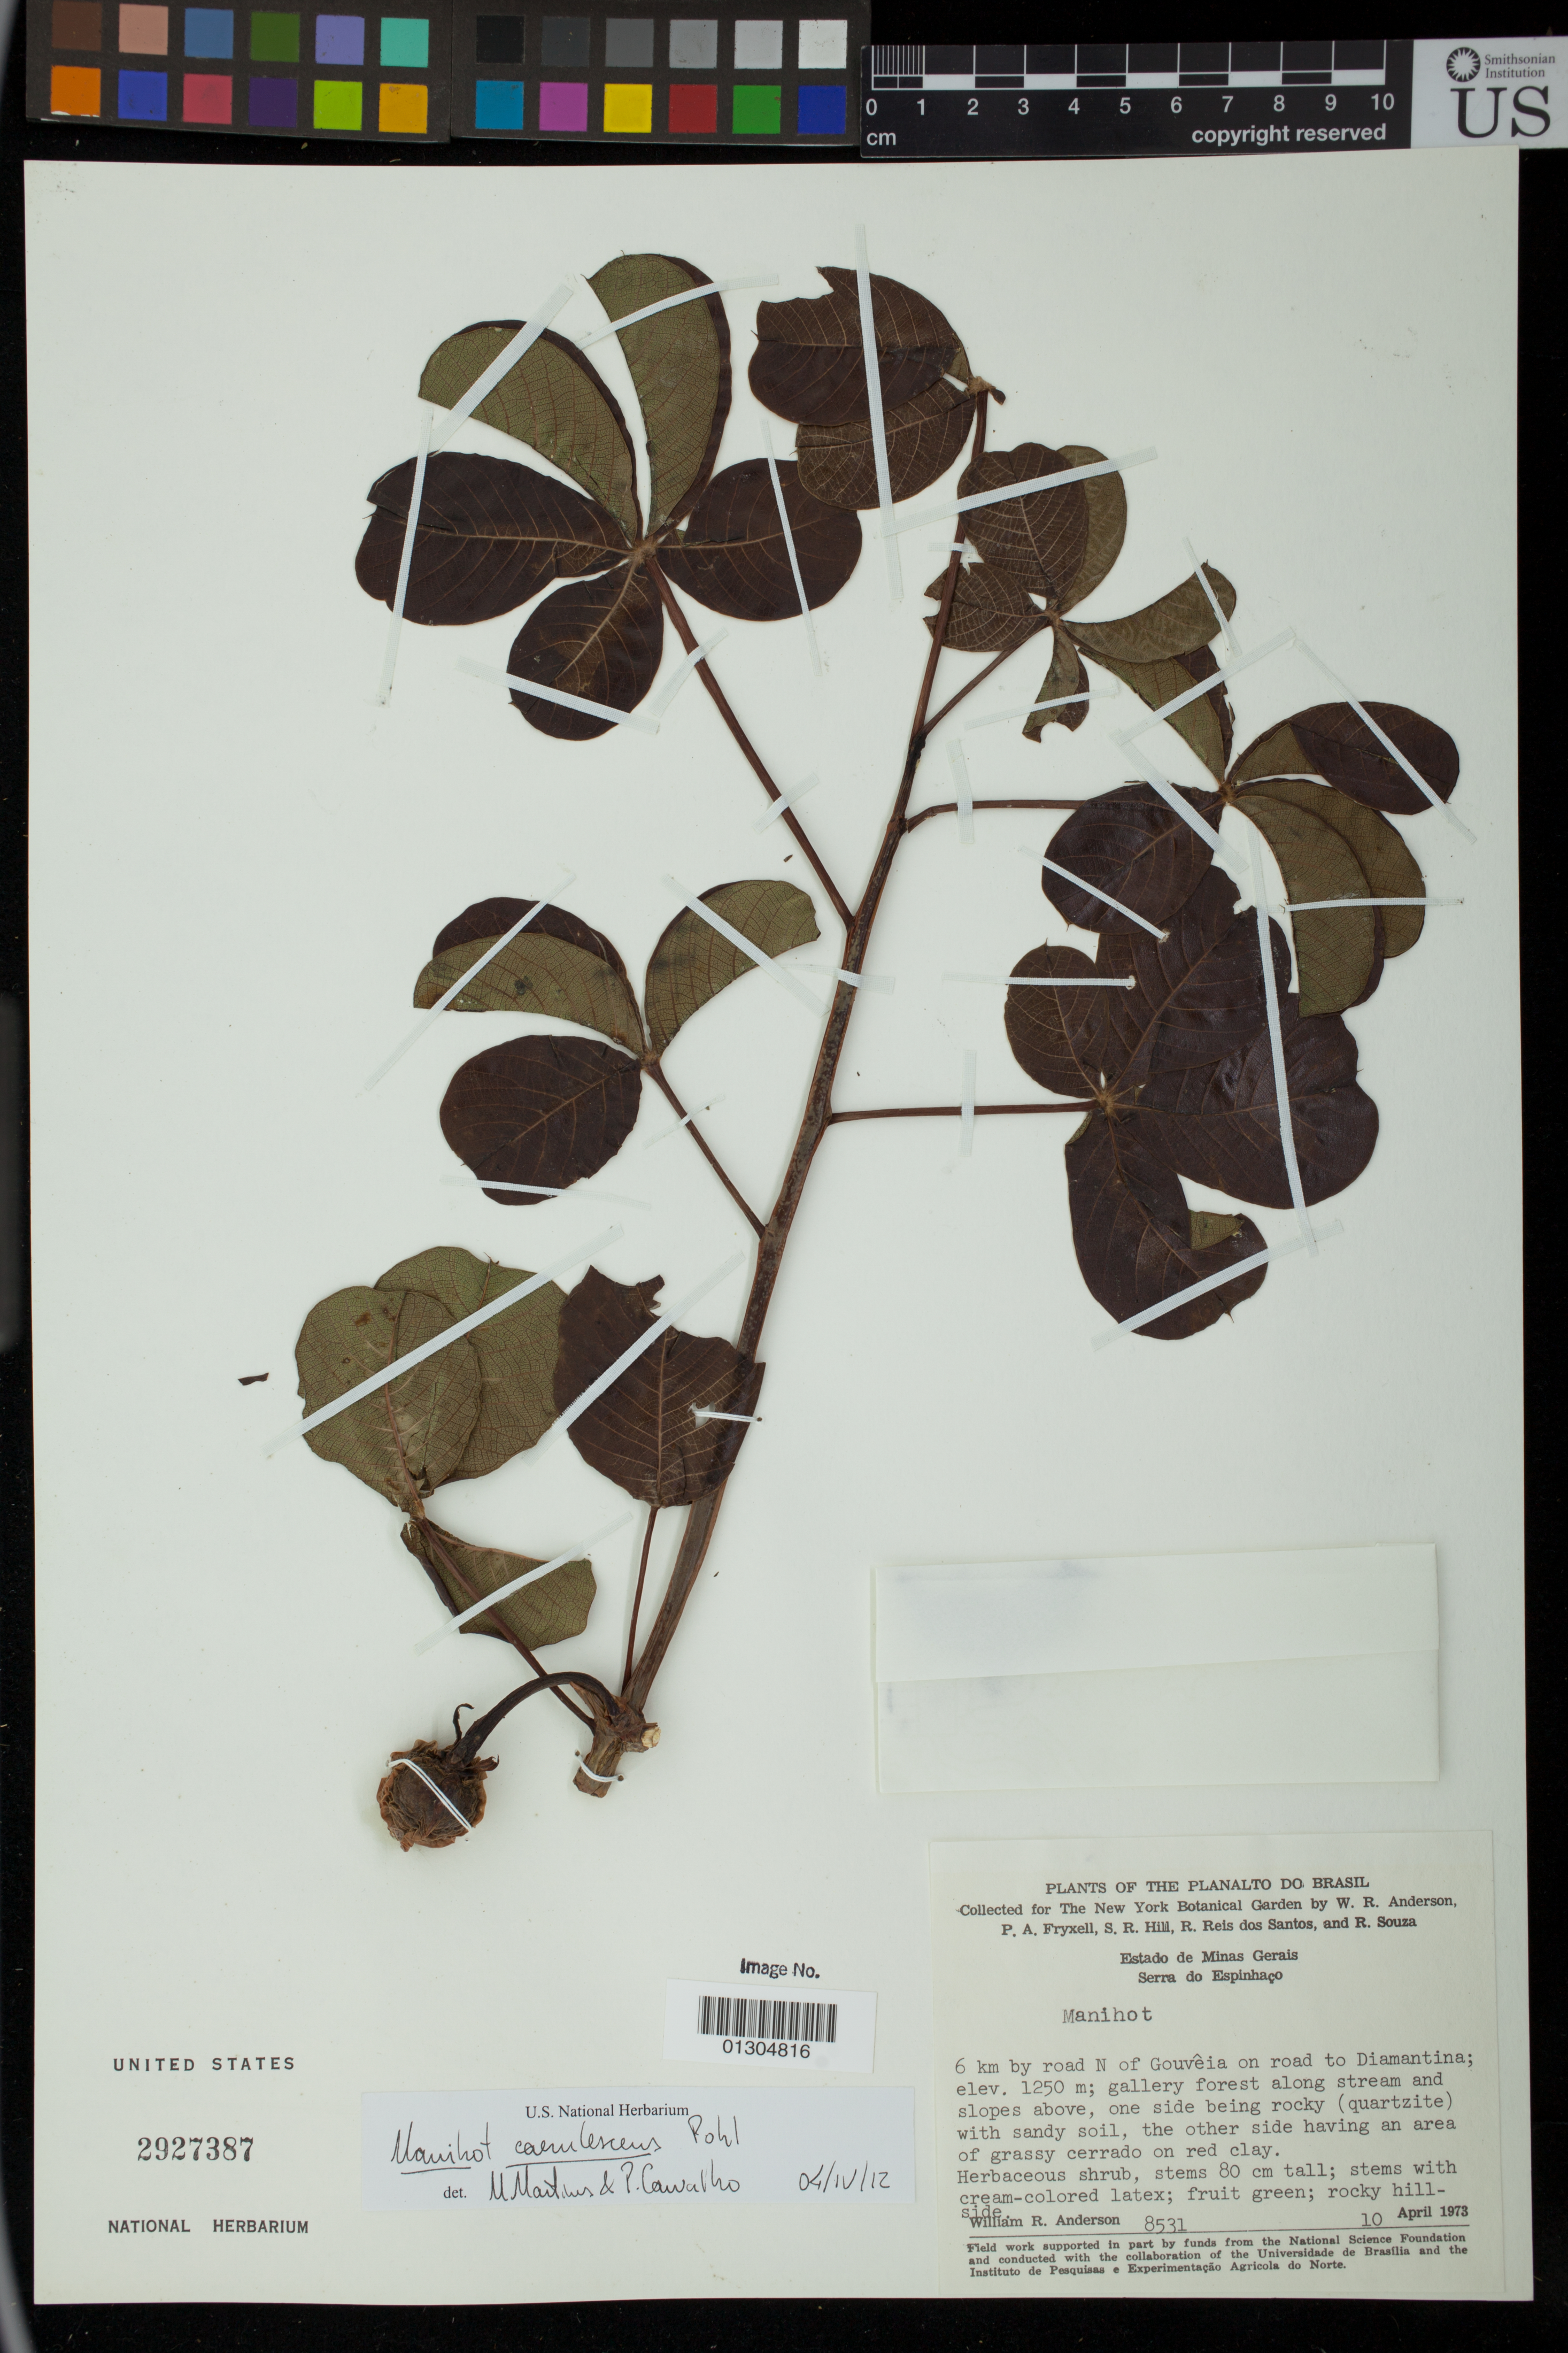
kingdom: Plantae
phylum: Tracheophyta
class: Magnoliopsida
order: Malpighiales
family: Euphorbiaceae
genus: Manihot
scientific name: Manihot caerulescens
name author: Pohl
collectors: W. R. Anderson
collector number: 8531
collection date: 1973-04-10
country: Brazil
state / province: Minas Gerais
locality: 6 km by road N of Gouveia on road to Diamantina;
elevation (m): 1250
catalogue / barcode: US 2927387